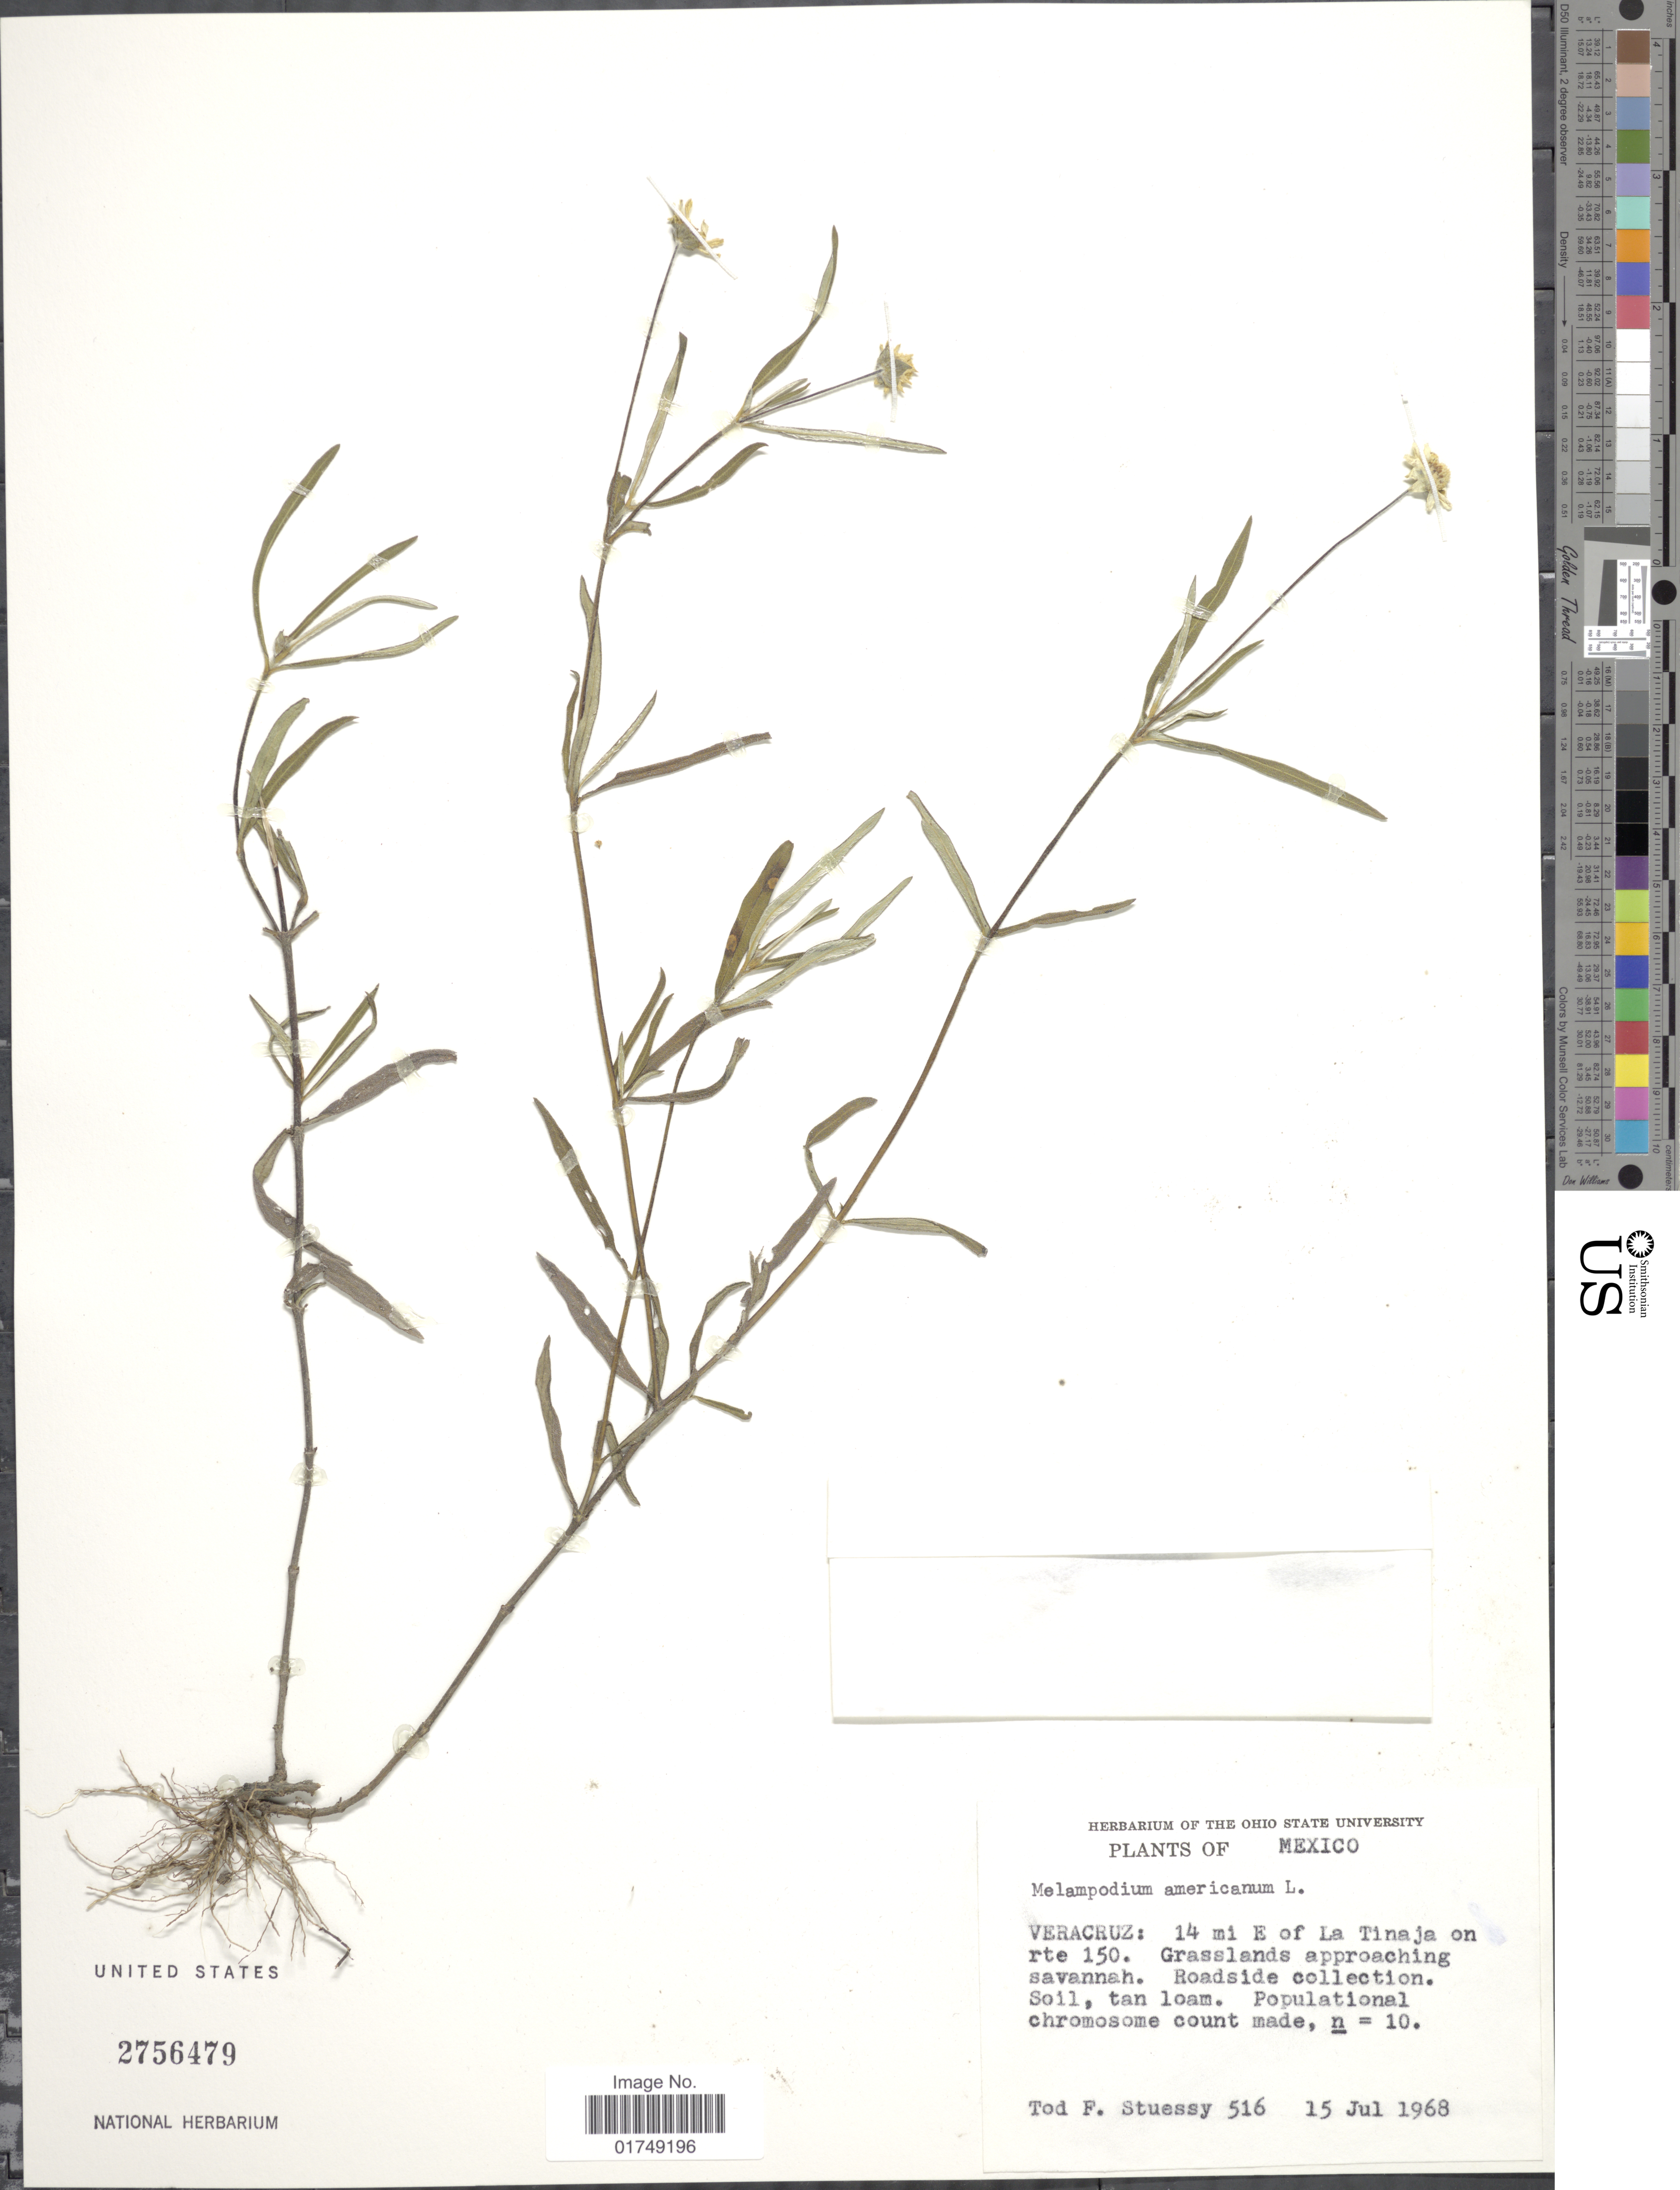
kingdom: Plantae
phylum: Tracheophyta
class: Magnoliopsida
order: Asterales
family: Asteraceae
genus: Melampodium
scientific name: Melampodium americanum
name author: L.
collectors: T. Stuessy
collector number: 516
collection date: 1968-07-15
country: Mexico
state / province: Veracruz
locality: Veracruz, 14 mi E of La Tinaja on rte 150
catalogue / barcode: US 2756479